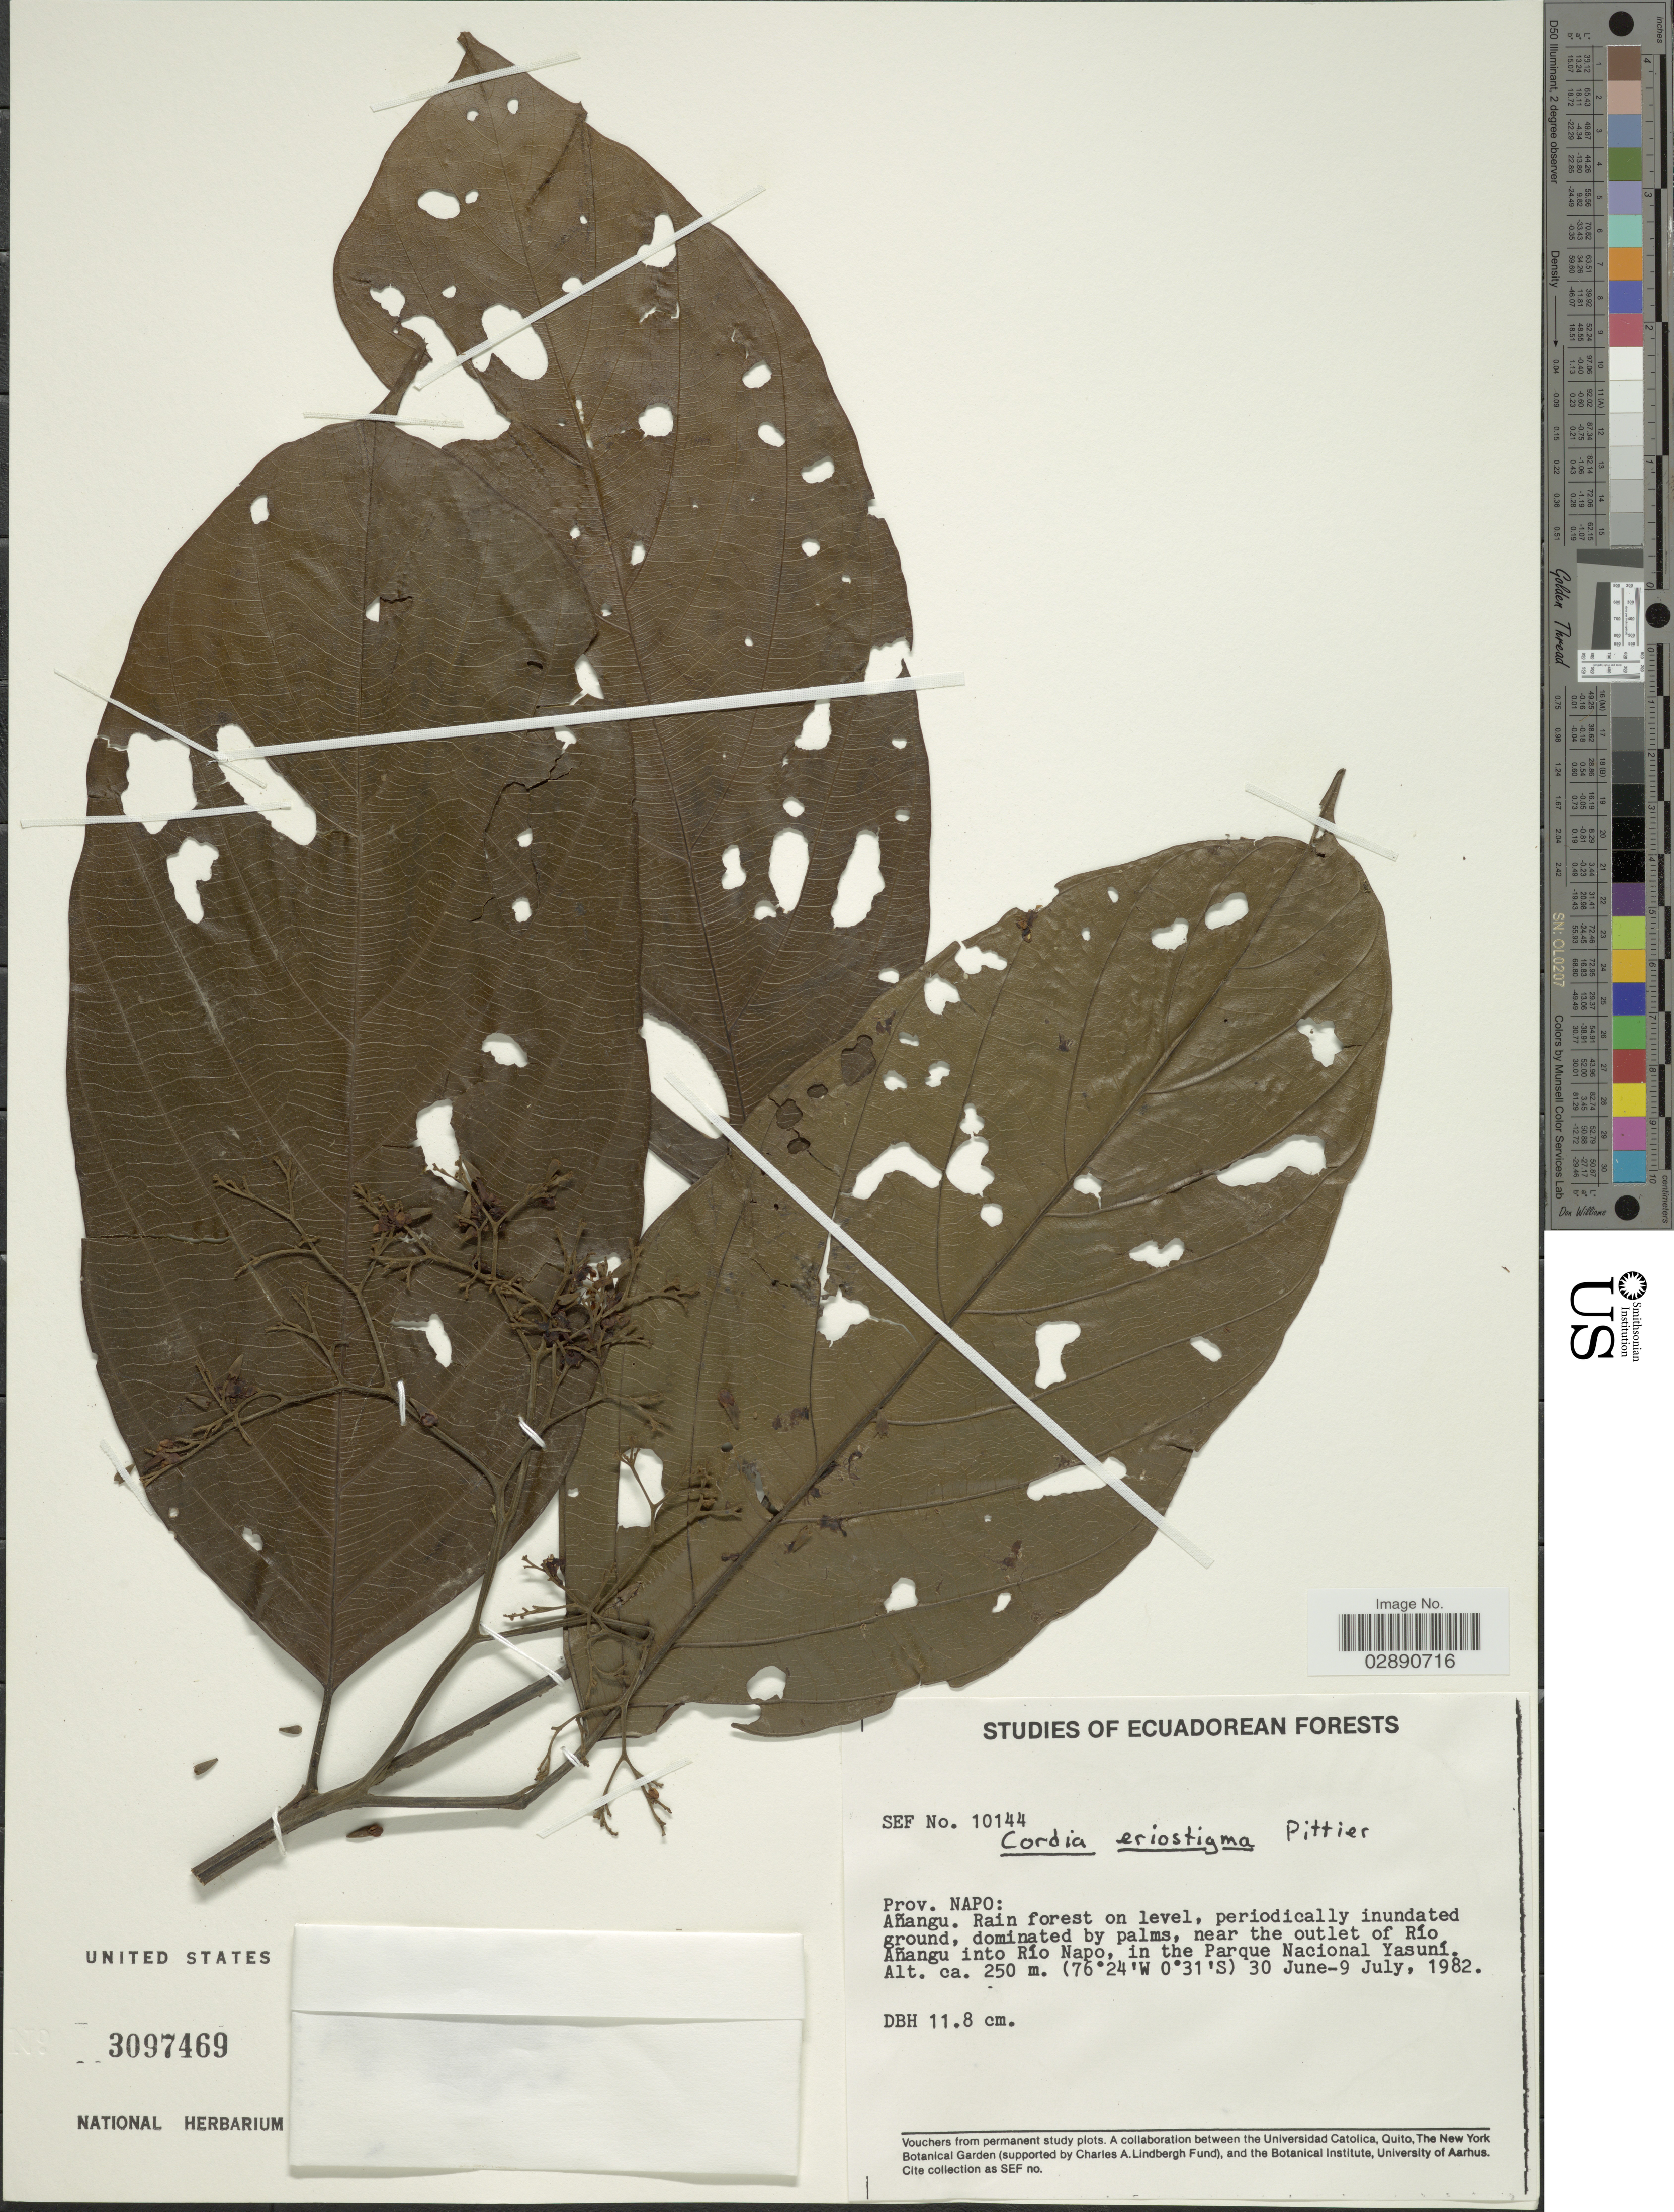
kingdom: Plantae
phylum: Tracheophyta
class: Magnoliopsida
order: Boraginales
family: Cordiaceae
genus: Cordia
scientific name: Cordia eriostigma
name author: Pittier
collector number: SEF 10144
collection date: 1982-06-30/1982-07-09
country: Ecuador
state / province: Napo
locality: Añangu. Rain forest on level, periodically inundated ground, dominated by palms, near the outlet of Río Añangu into Río Napo, in the Parque Nacional Yasuní.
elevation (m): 250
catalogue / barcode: US 3097469